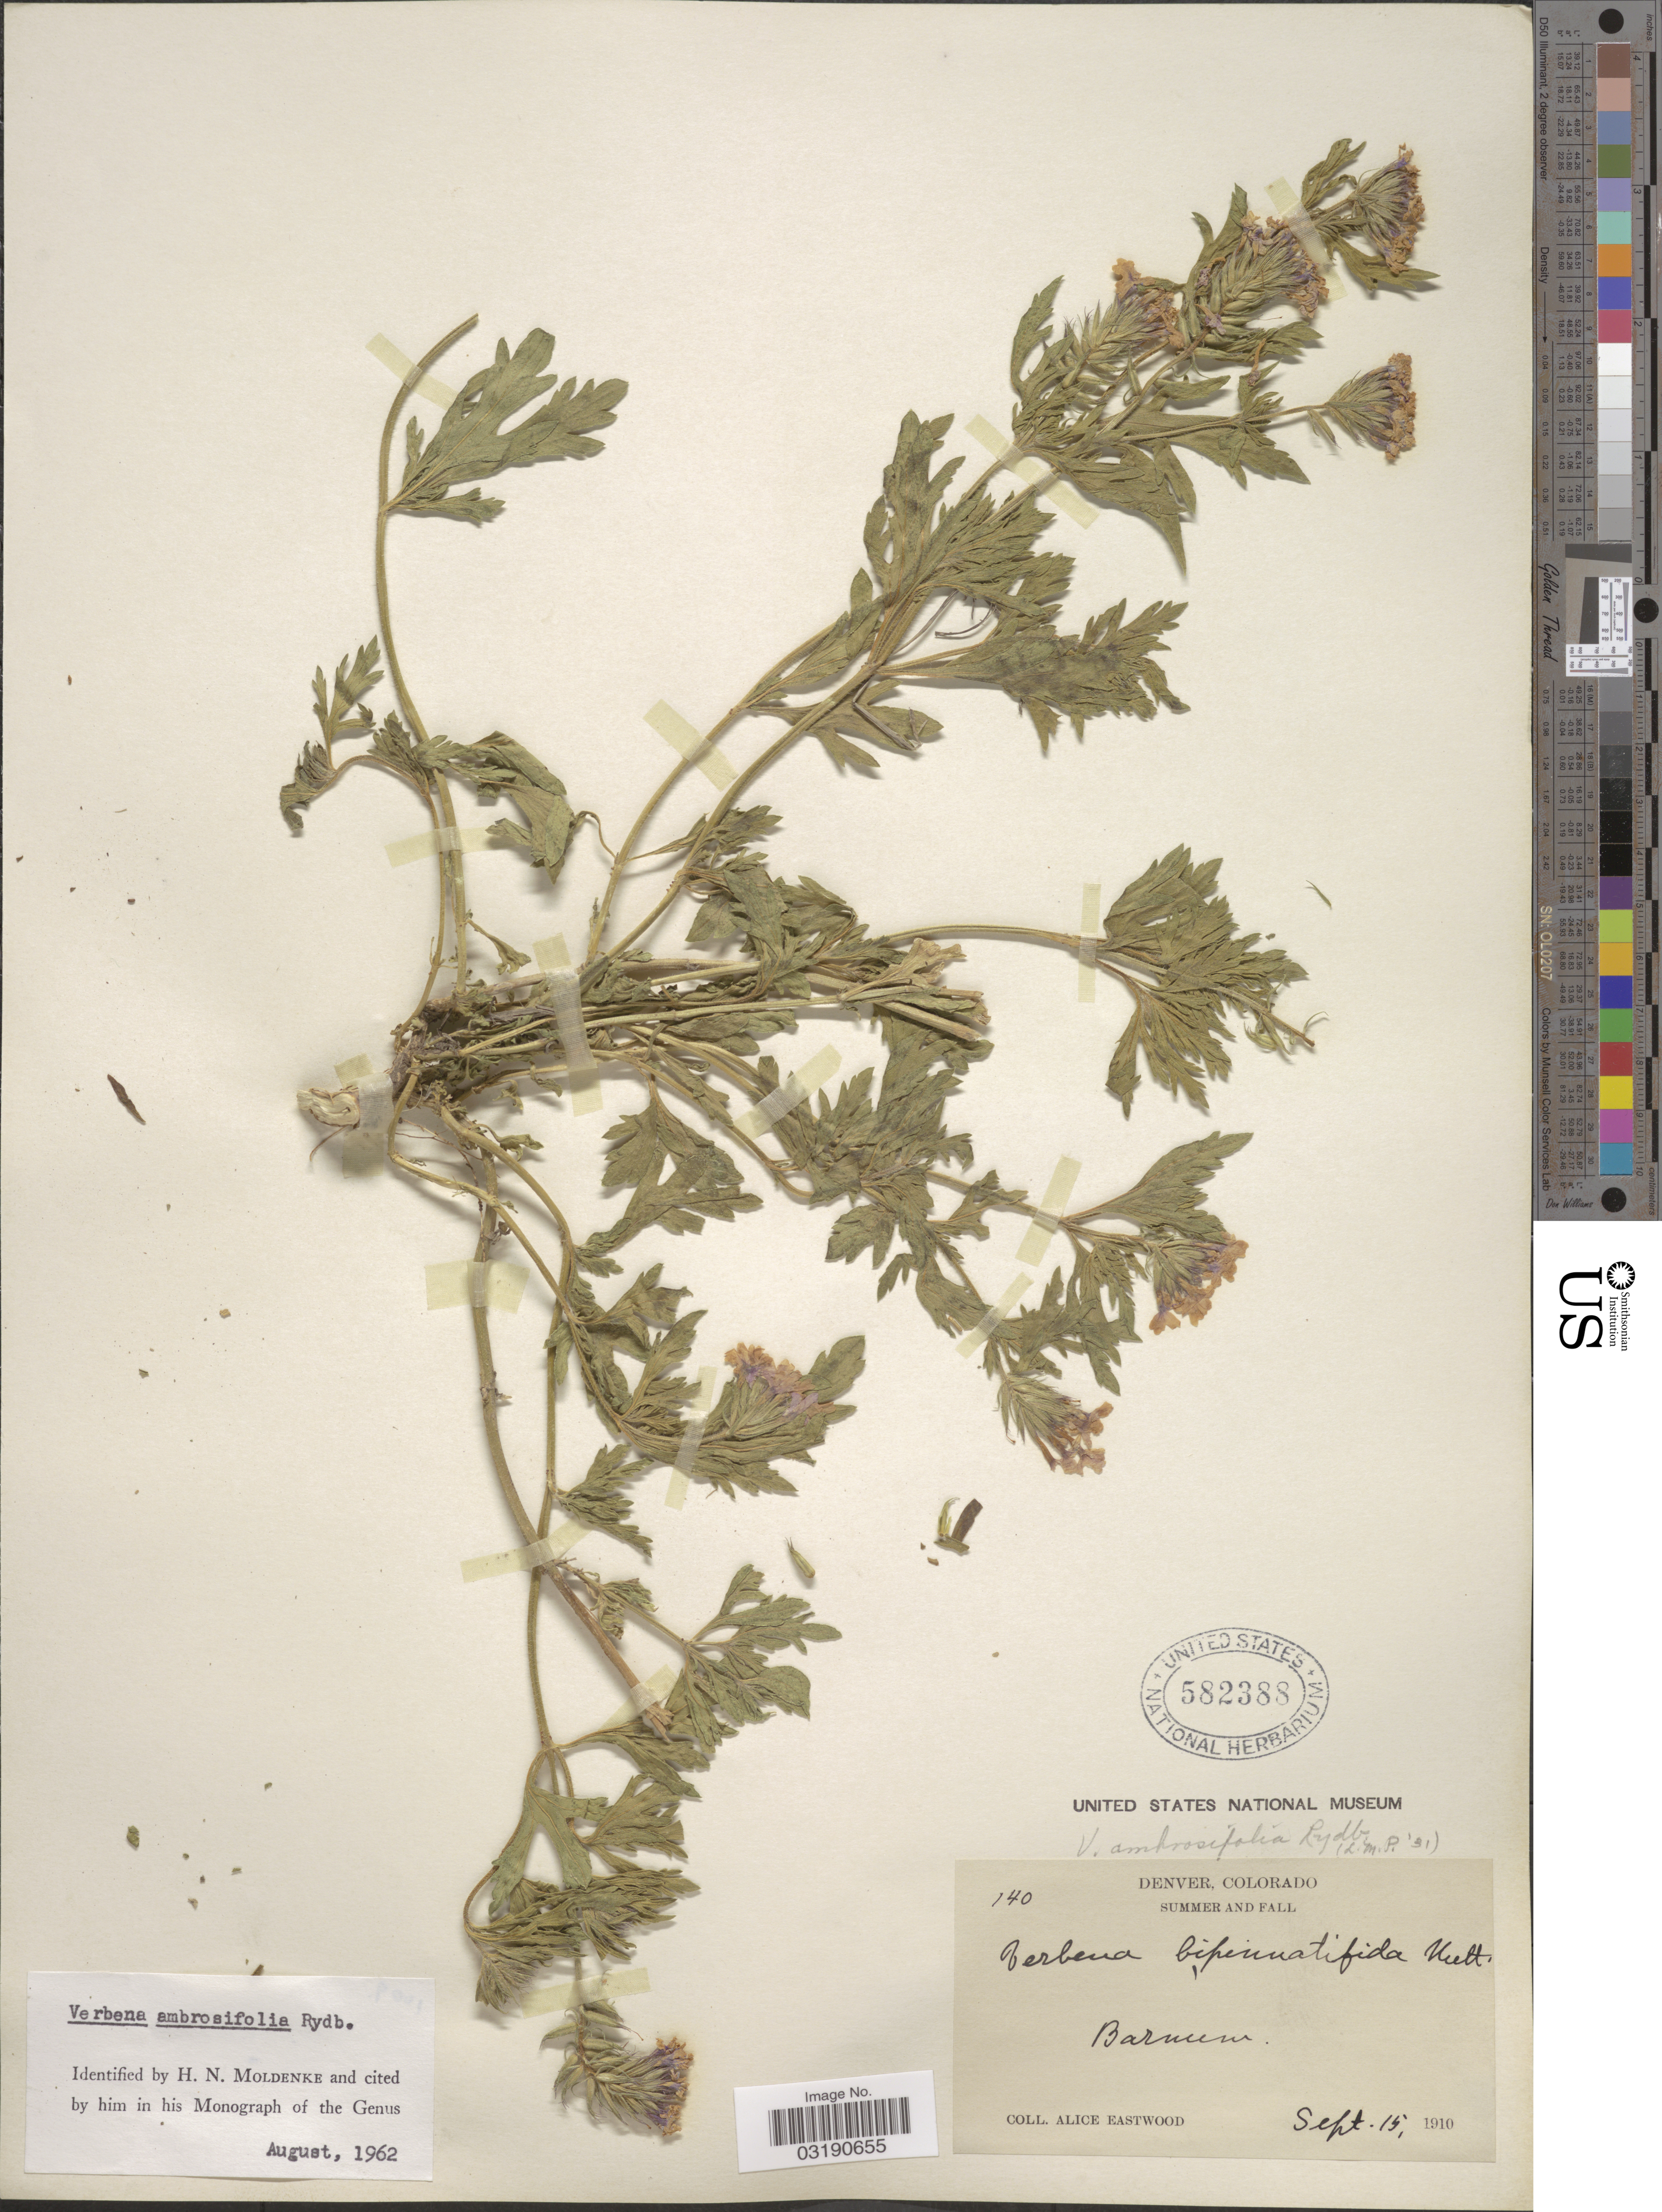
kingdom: Plantae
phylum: Tracheophyta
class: Magnoliopsida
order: Lamiales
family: Verbenaceae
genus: Verbena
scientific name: Verbena ambrosiifolia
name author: Rydb. ex Small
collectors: A. Eastwood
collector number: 140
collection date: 1910-09-15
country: United States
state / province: Colorado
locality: Denver, Barnum.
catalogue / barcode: US 582388